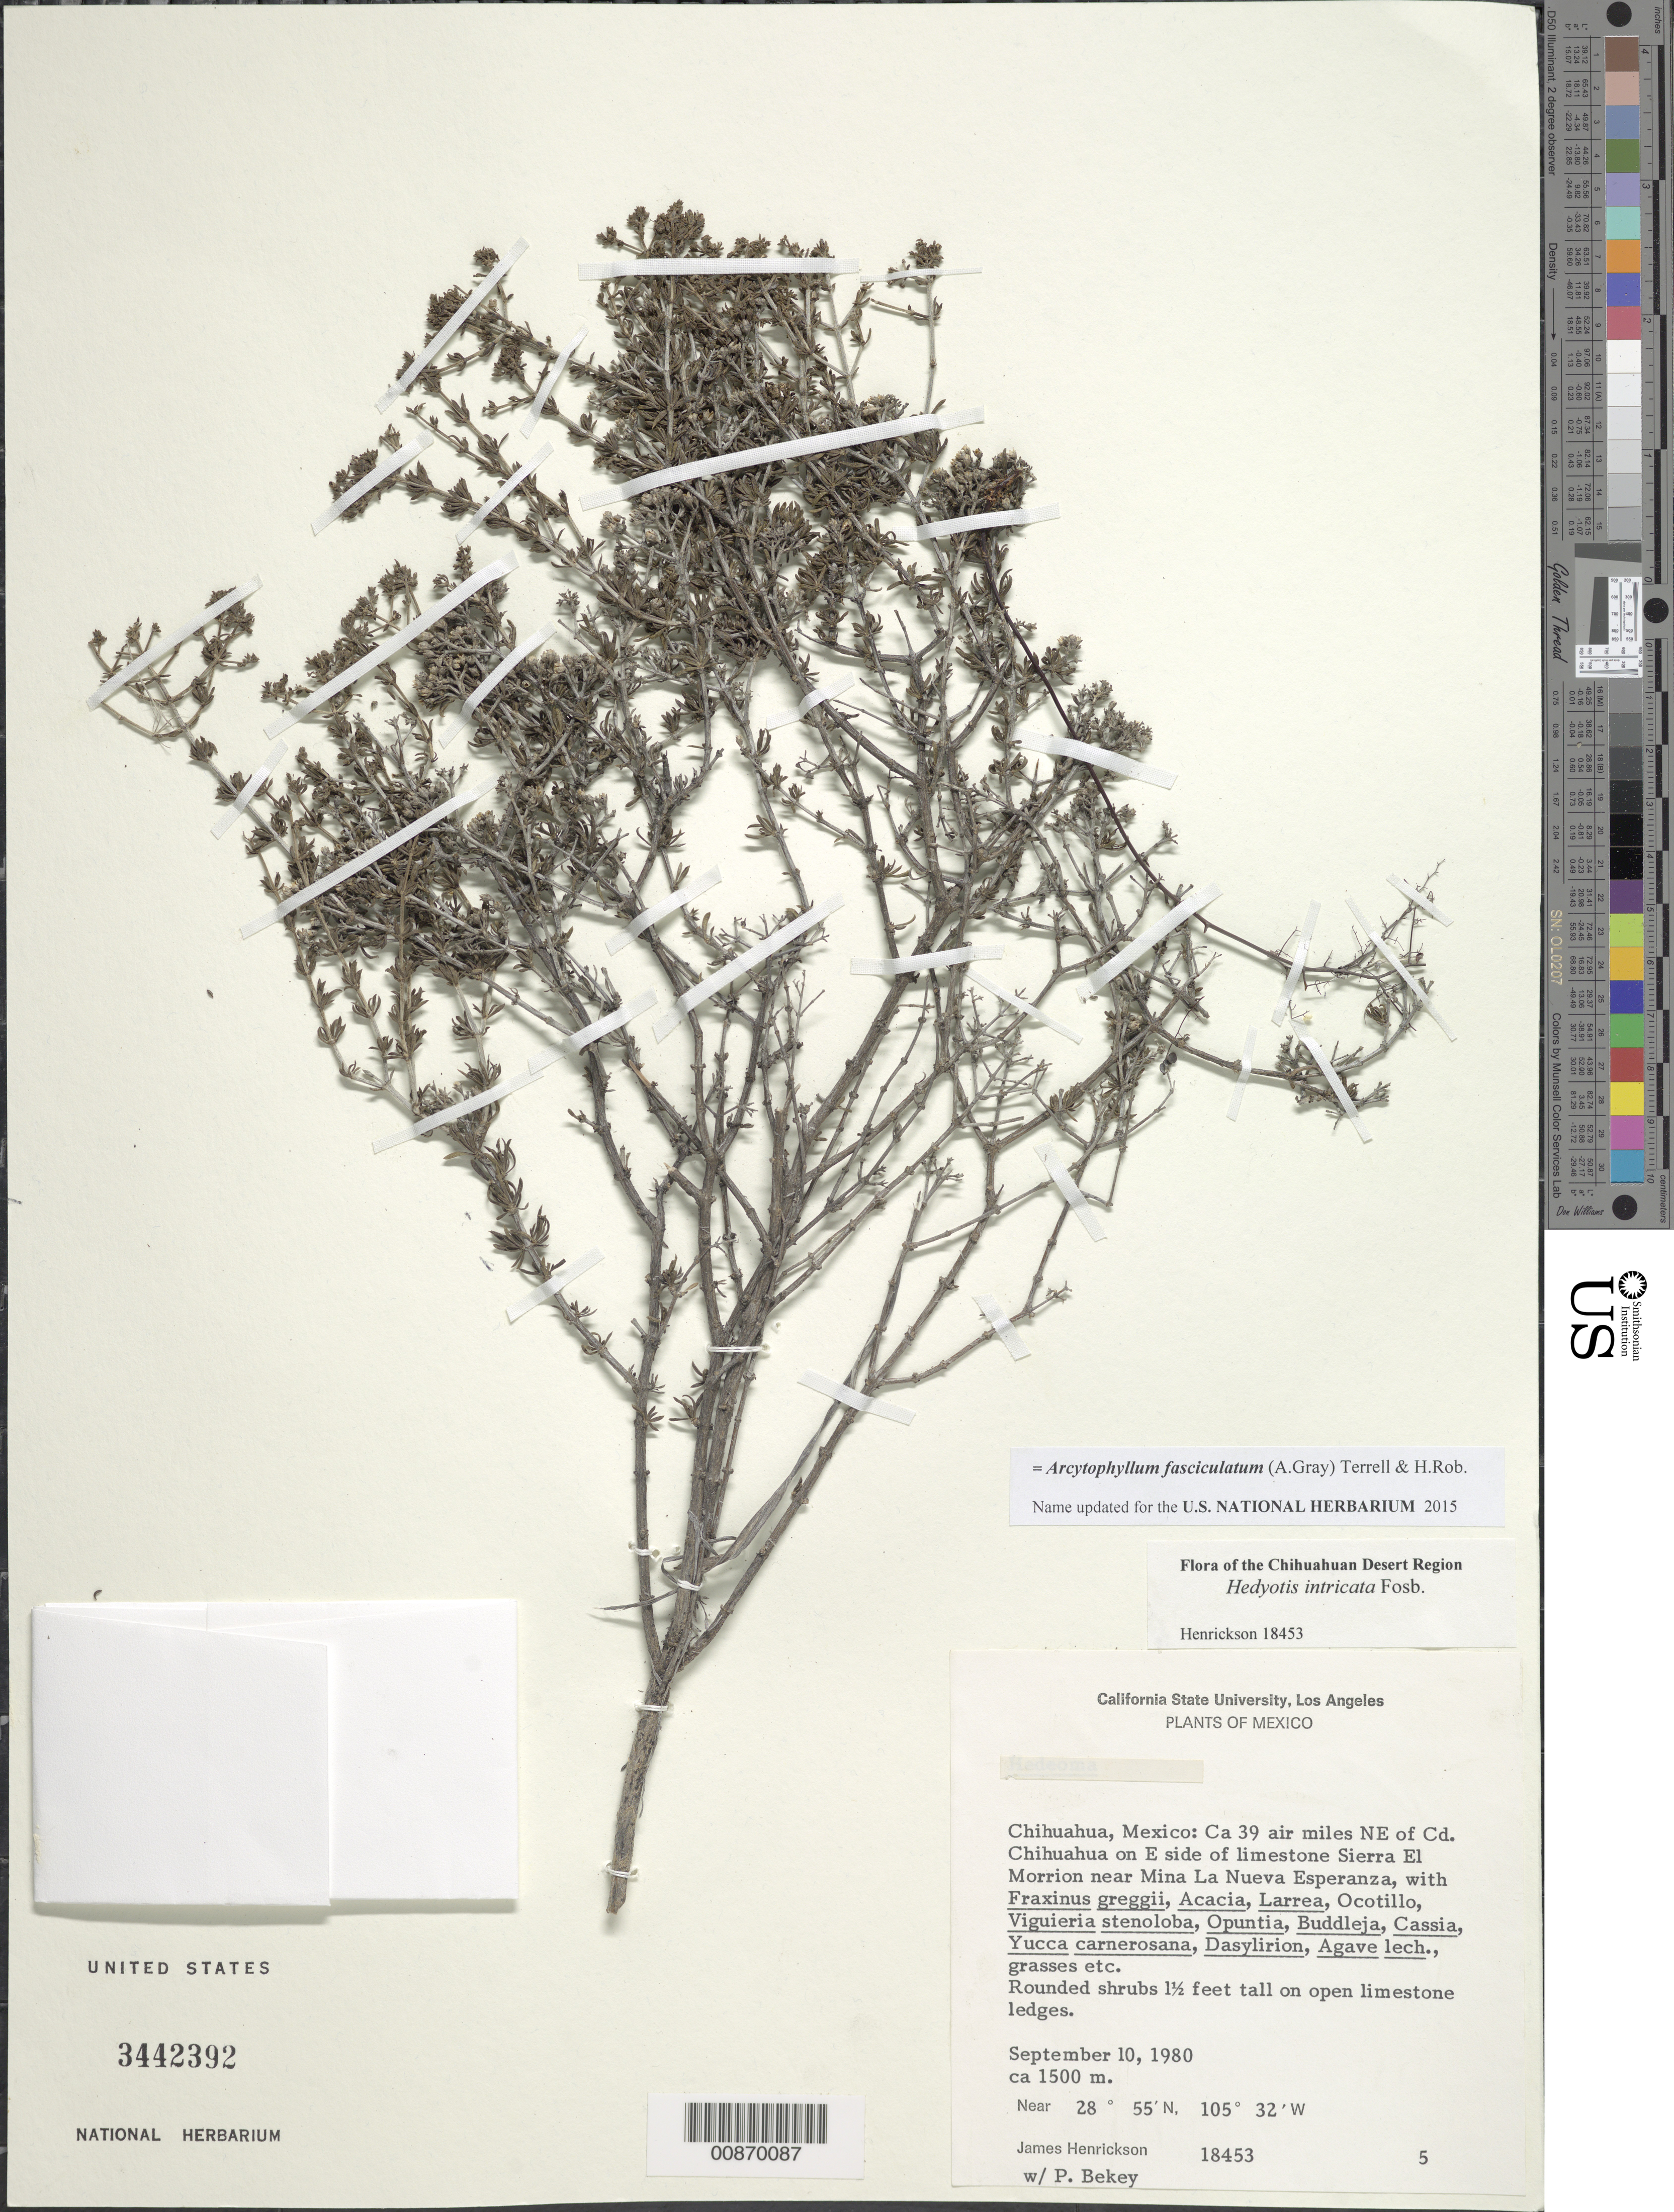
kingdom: Plantae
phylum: Tracheophyta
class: Magnoliopsida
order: Gentianales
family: Rubiaceae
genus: Arcytophyllum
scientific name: Arcytophyllum fasciculatum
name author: (A. Gray) Terrell & H. Rob.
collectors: J. Henrickson & Bekey, P.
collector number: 18453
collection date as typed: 10 Sep 1980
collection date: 1980-09-10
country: Mexico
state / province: Chihuahua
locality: Ca 39 air miles NE of Cd. Chihuahua on E side of limestone Sierra El Morrion near Mina La Nueva Esperanza.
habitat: On open limestone ledges. With Fraxinus greggii, Acacia, Larrea, Ocotillo, Viguieria stenoloba, Opuntia, Buddleja, Cassia, ..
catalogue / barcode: US 3442392